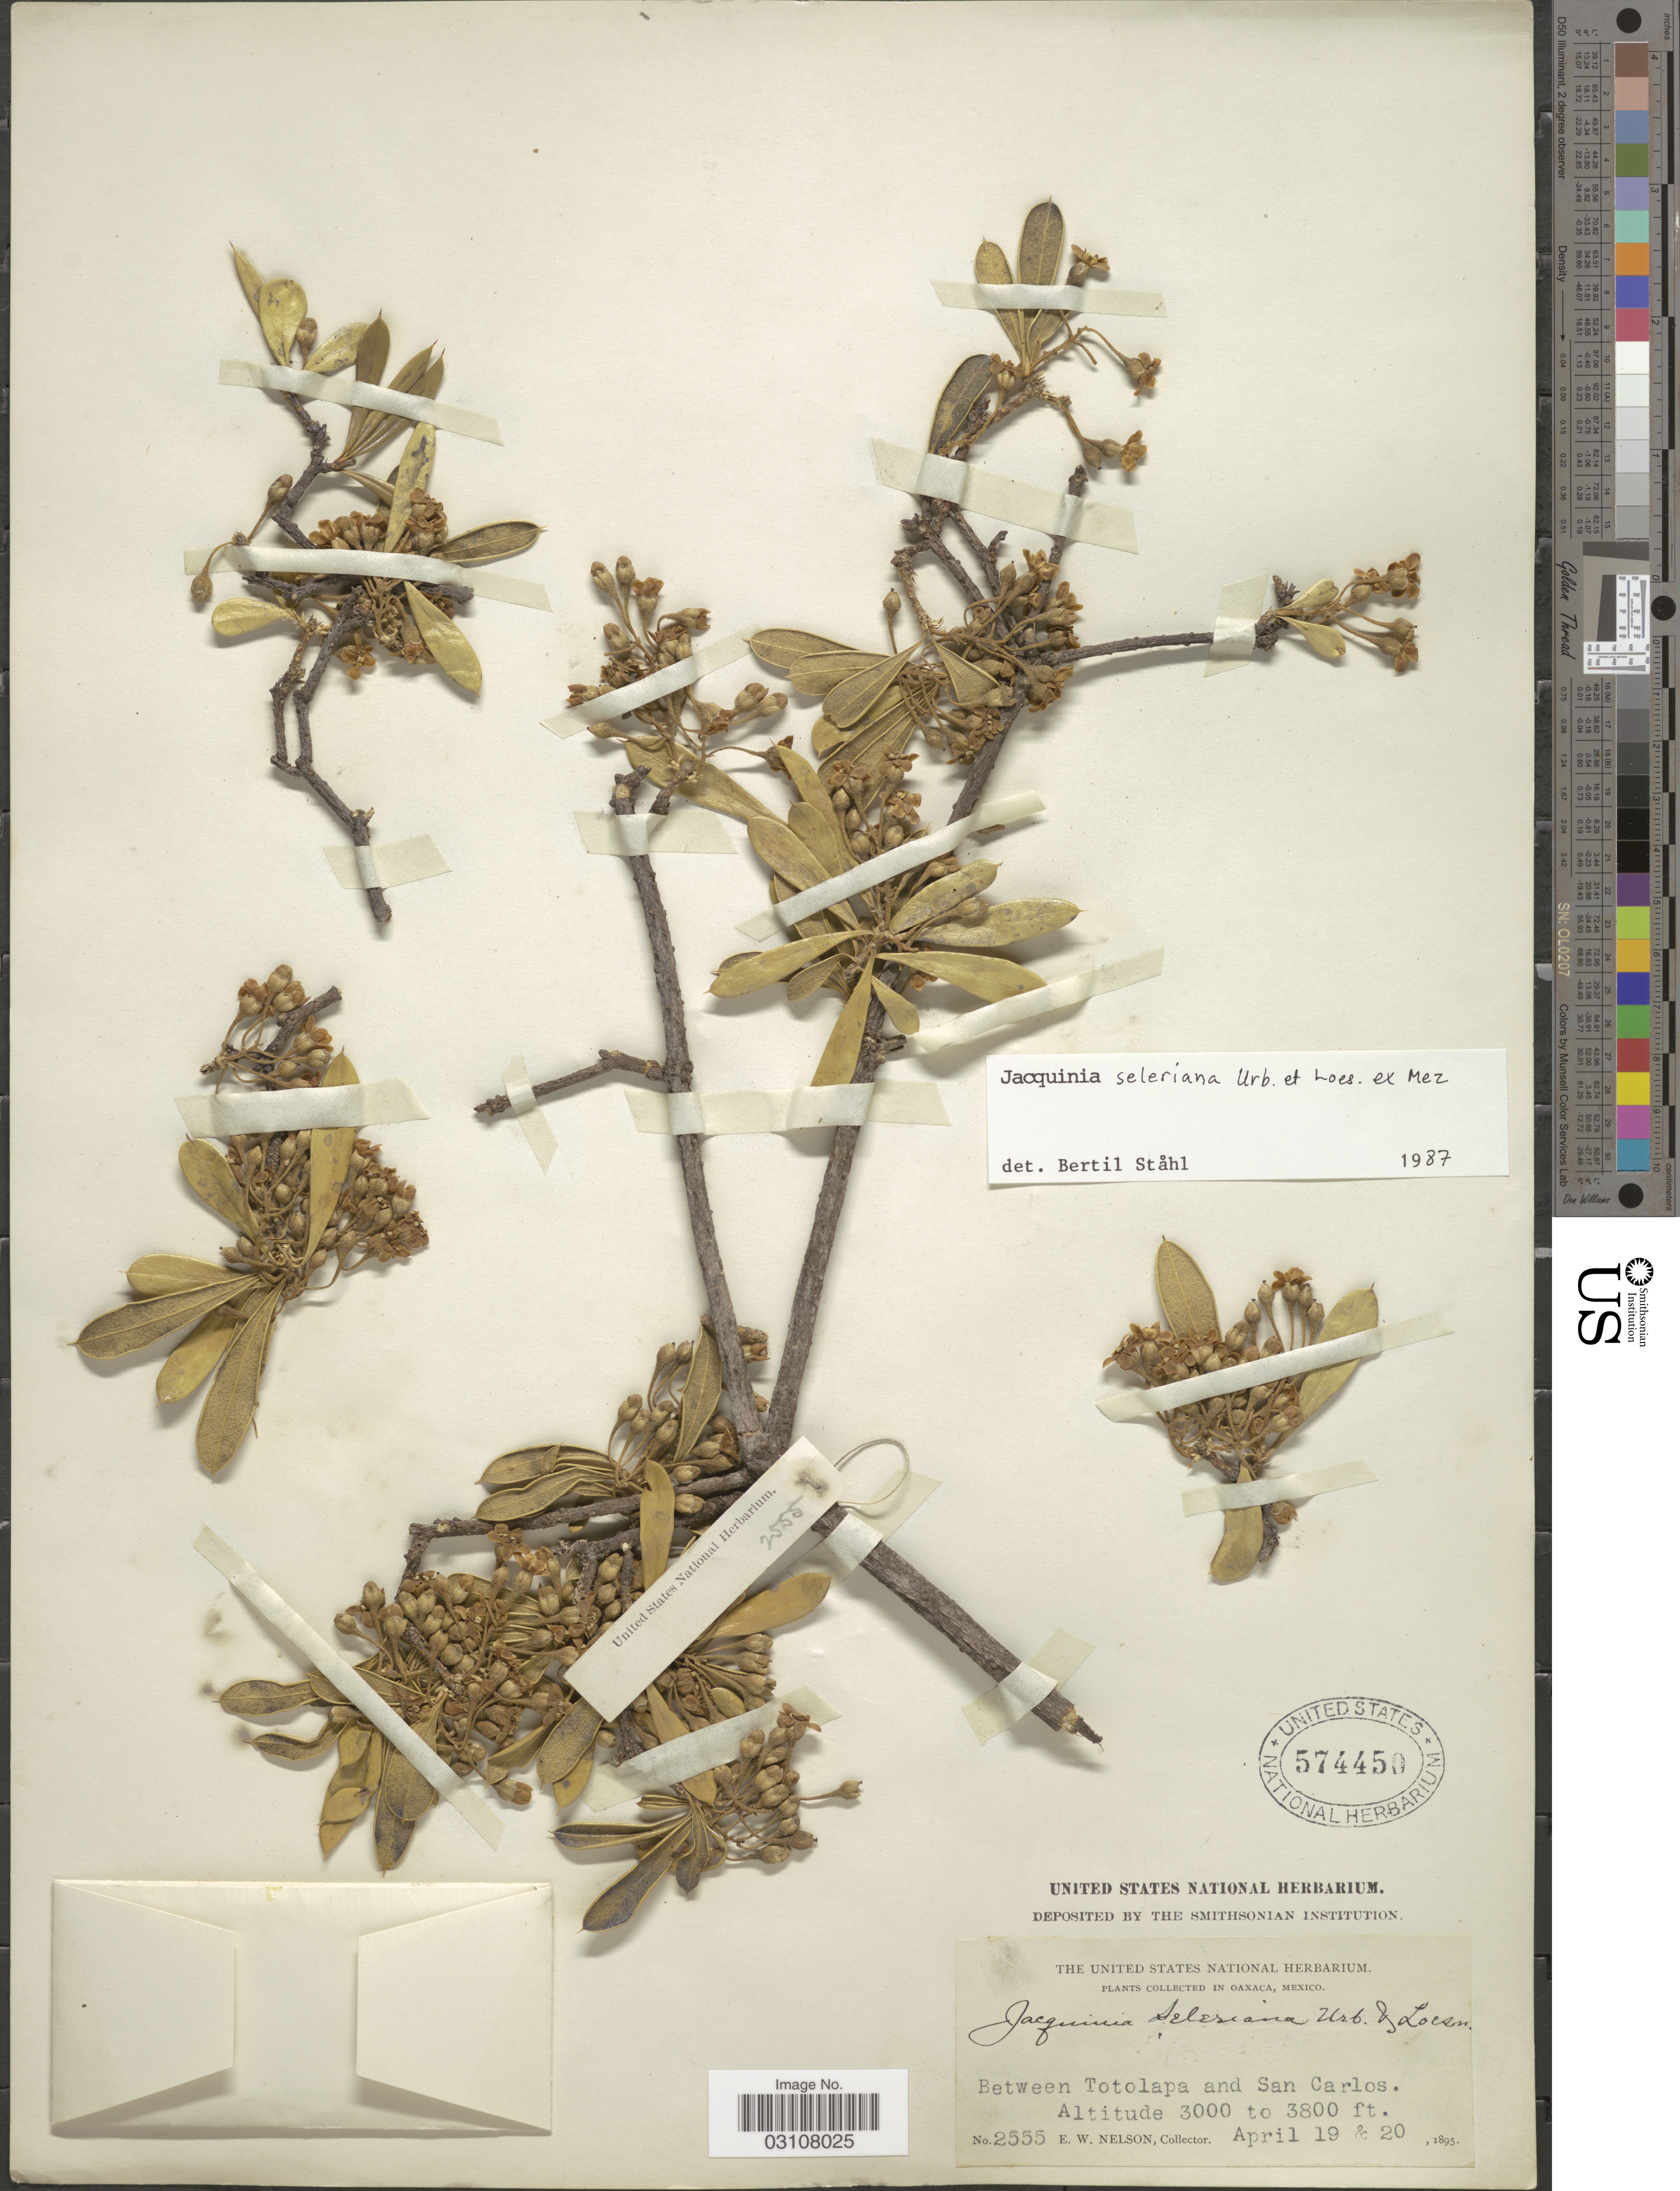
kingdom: Plantae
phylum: Tracheophyta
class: Magnoliopsida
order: Ericales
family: Primulaceae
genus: Jacquinia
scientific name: Jacquinia seleriana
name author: Urb. & Loes. ex Mez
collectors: E. W. Nelson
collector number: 2555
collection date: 1895-04-19/1895-04-20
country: Mexico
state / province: Oaxaca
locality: Between Totolapa and San Carlos.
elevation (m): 914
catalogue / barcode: US 574450